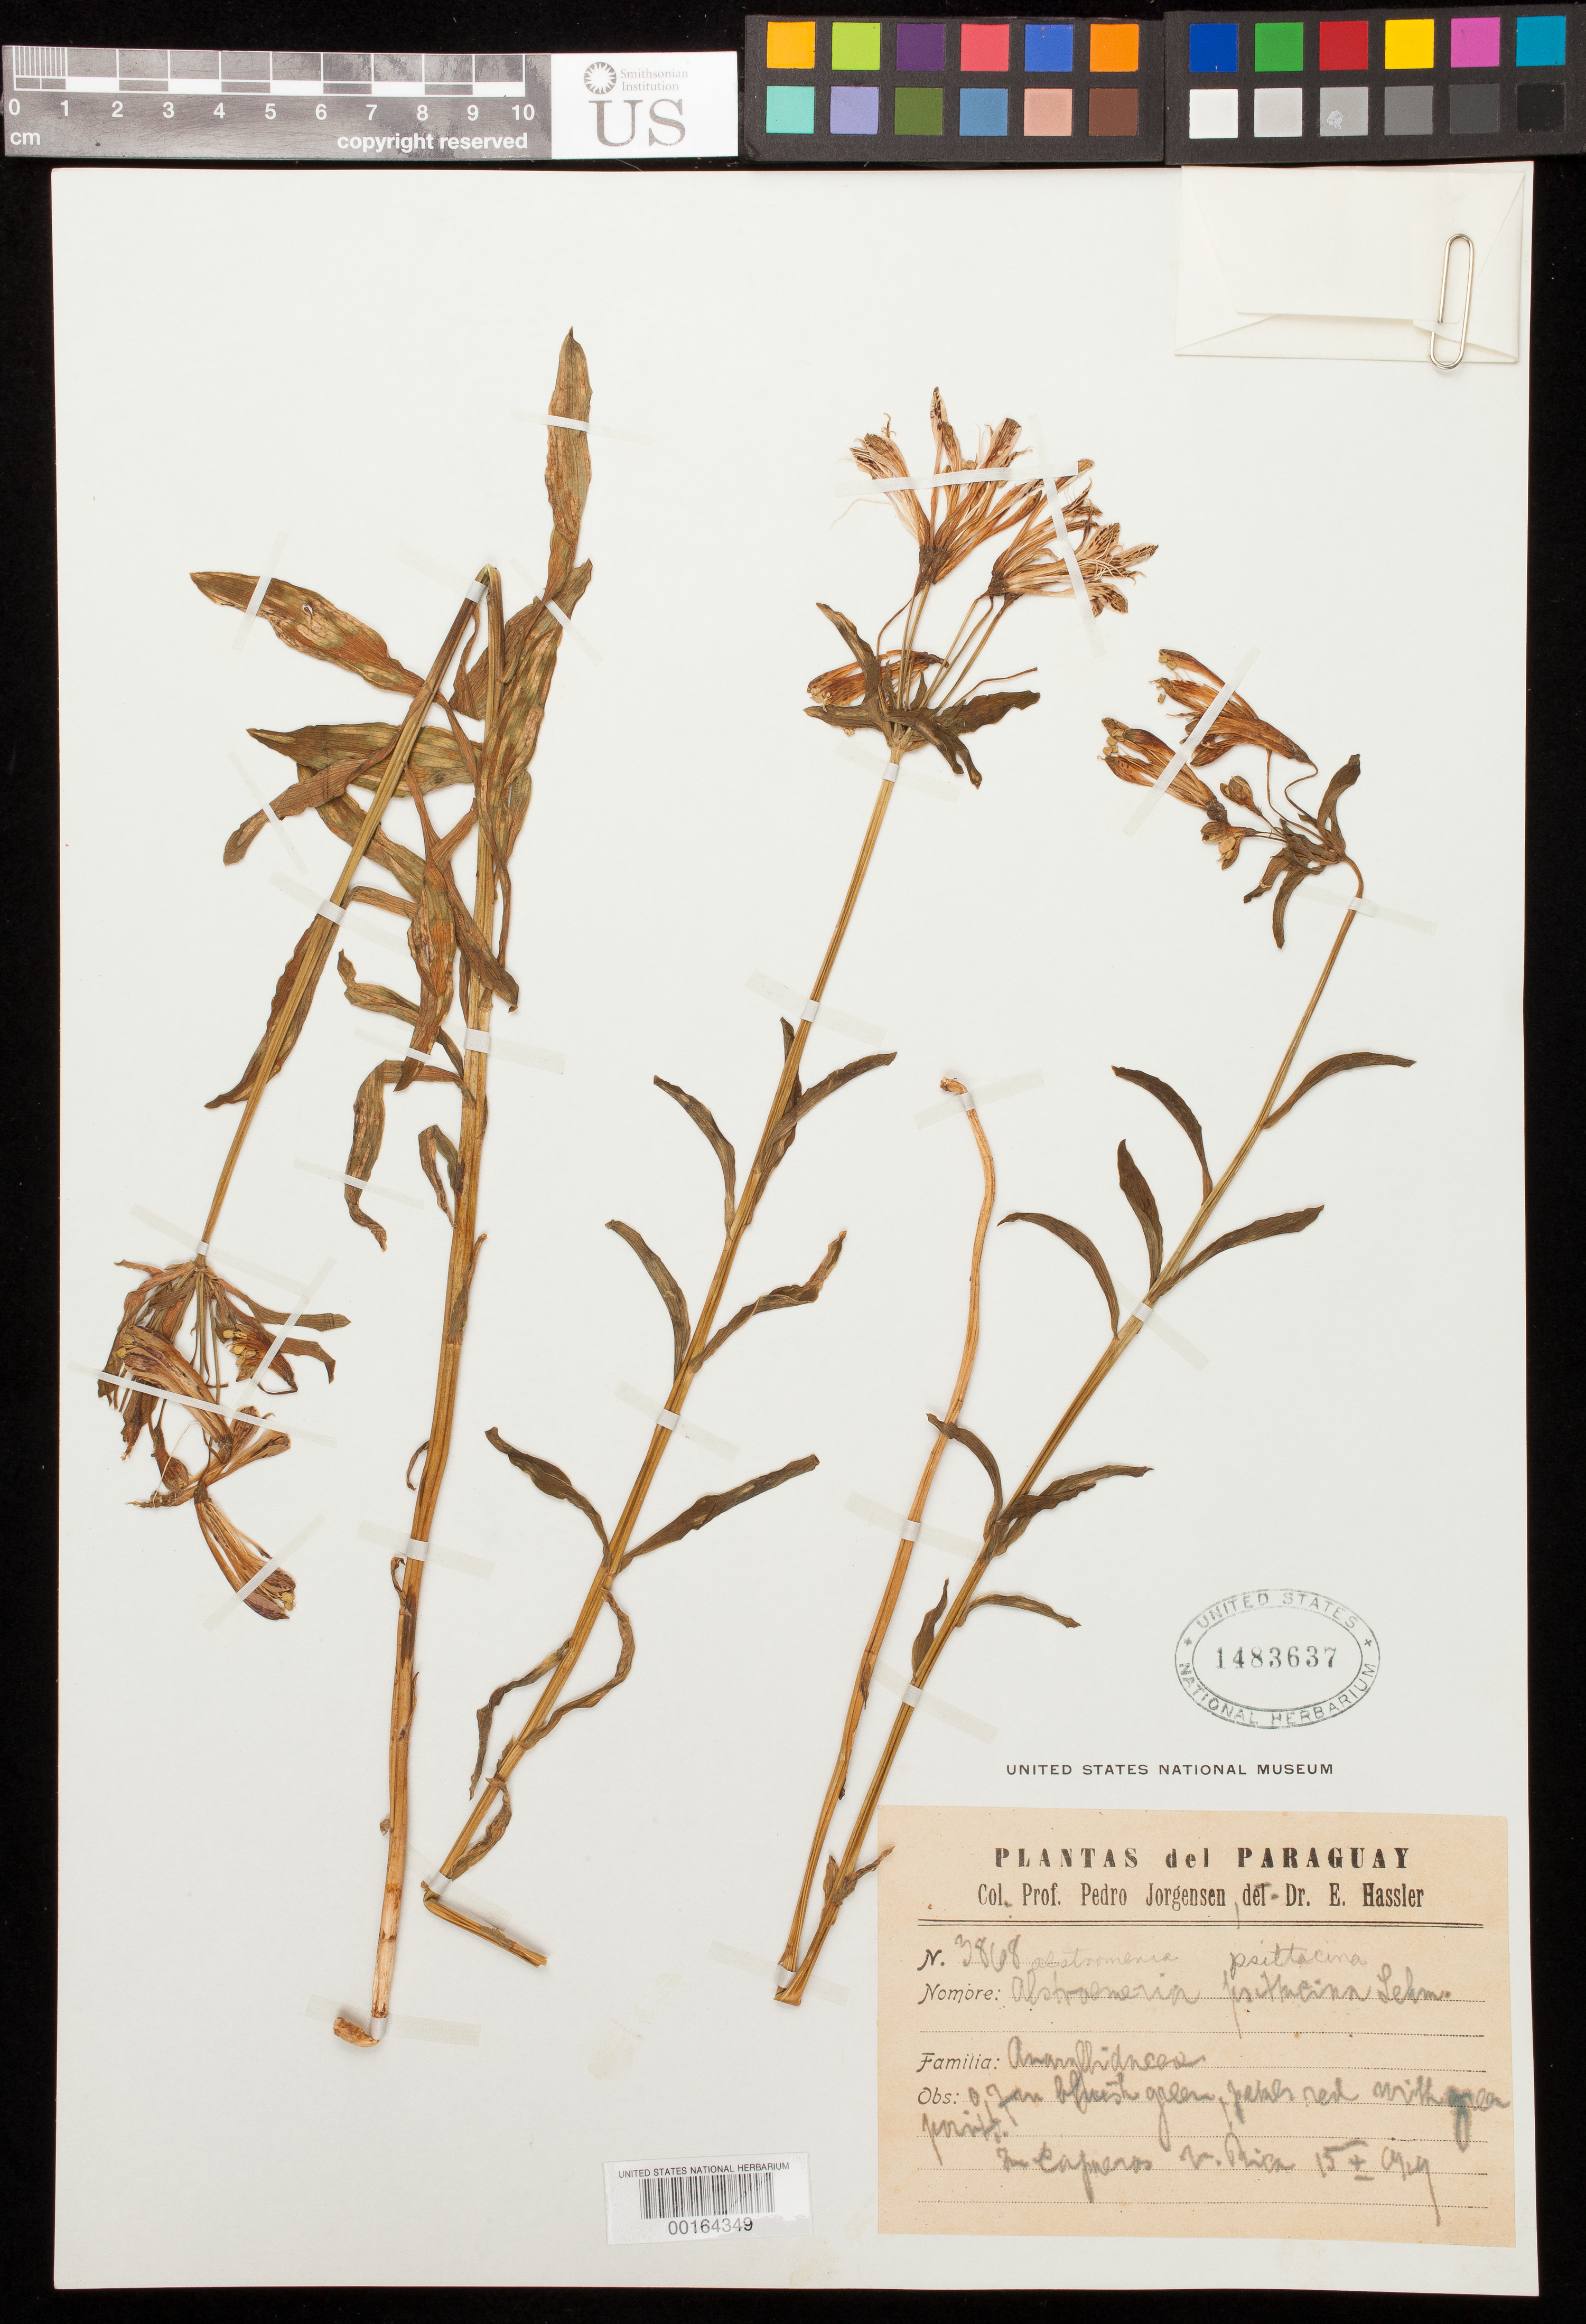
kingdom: Plantae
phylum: Tracheophyta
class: Liliopsida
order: Liliales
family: Alstroemeriaceae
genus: Alstroemeria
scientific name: Alstroemeria pulchella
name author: L. f.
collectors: P. Jorgensen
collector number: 3868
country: Paraguay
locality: In capneros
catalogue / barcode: US 1483637